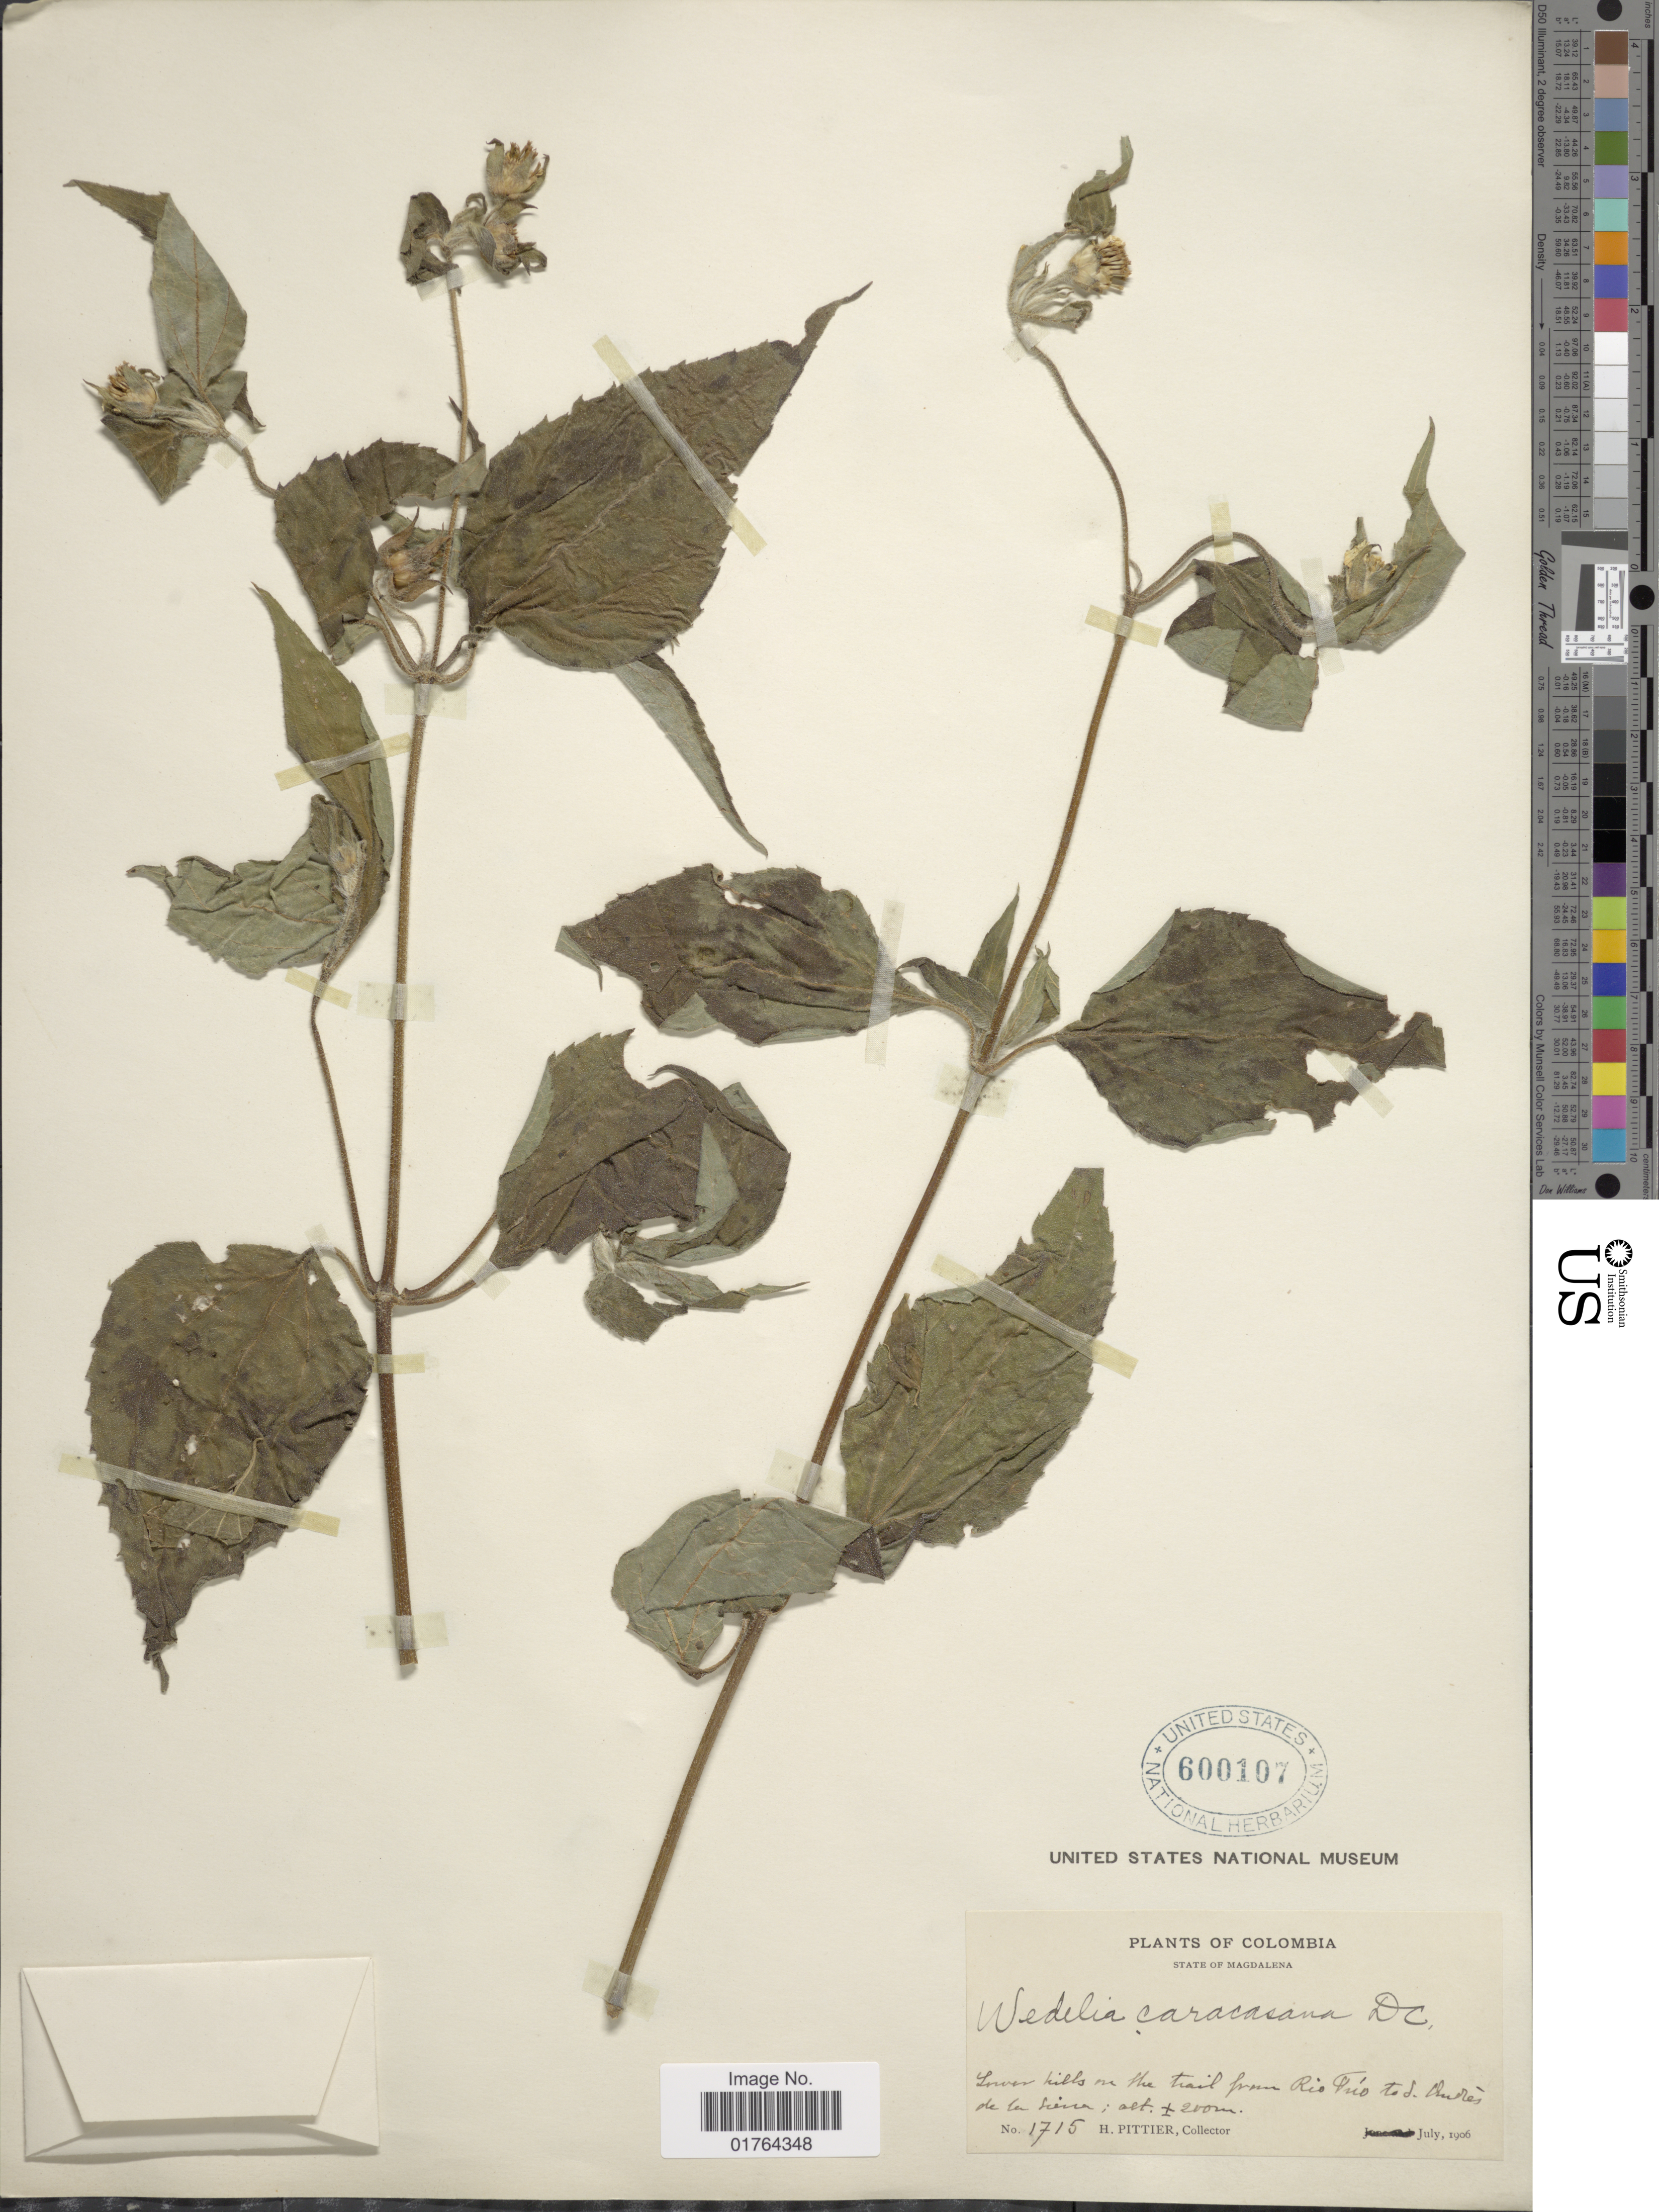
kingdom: Plantae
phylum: Tracheophyta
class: Magnoliopsida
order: Asterales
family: Asteraceae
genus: Wedelia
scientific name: Wedelia calycina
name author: Rich.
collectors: H. F. Pittier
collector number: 1715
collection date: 1906-07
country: Colombia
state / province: Magdalena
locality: Lower hills on the trail from Rio Frío to S, Andrés de la Sierra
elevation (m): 200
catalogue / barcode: US 600107